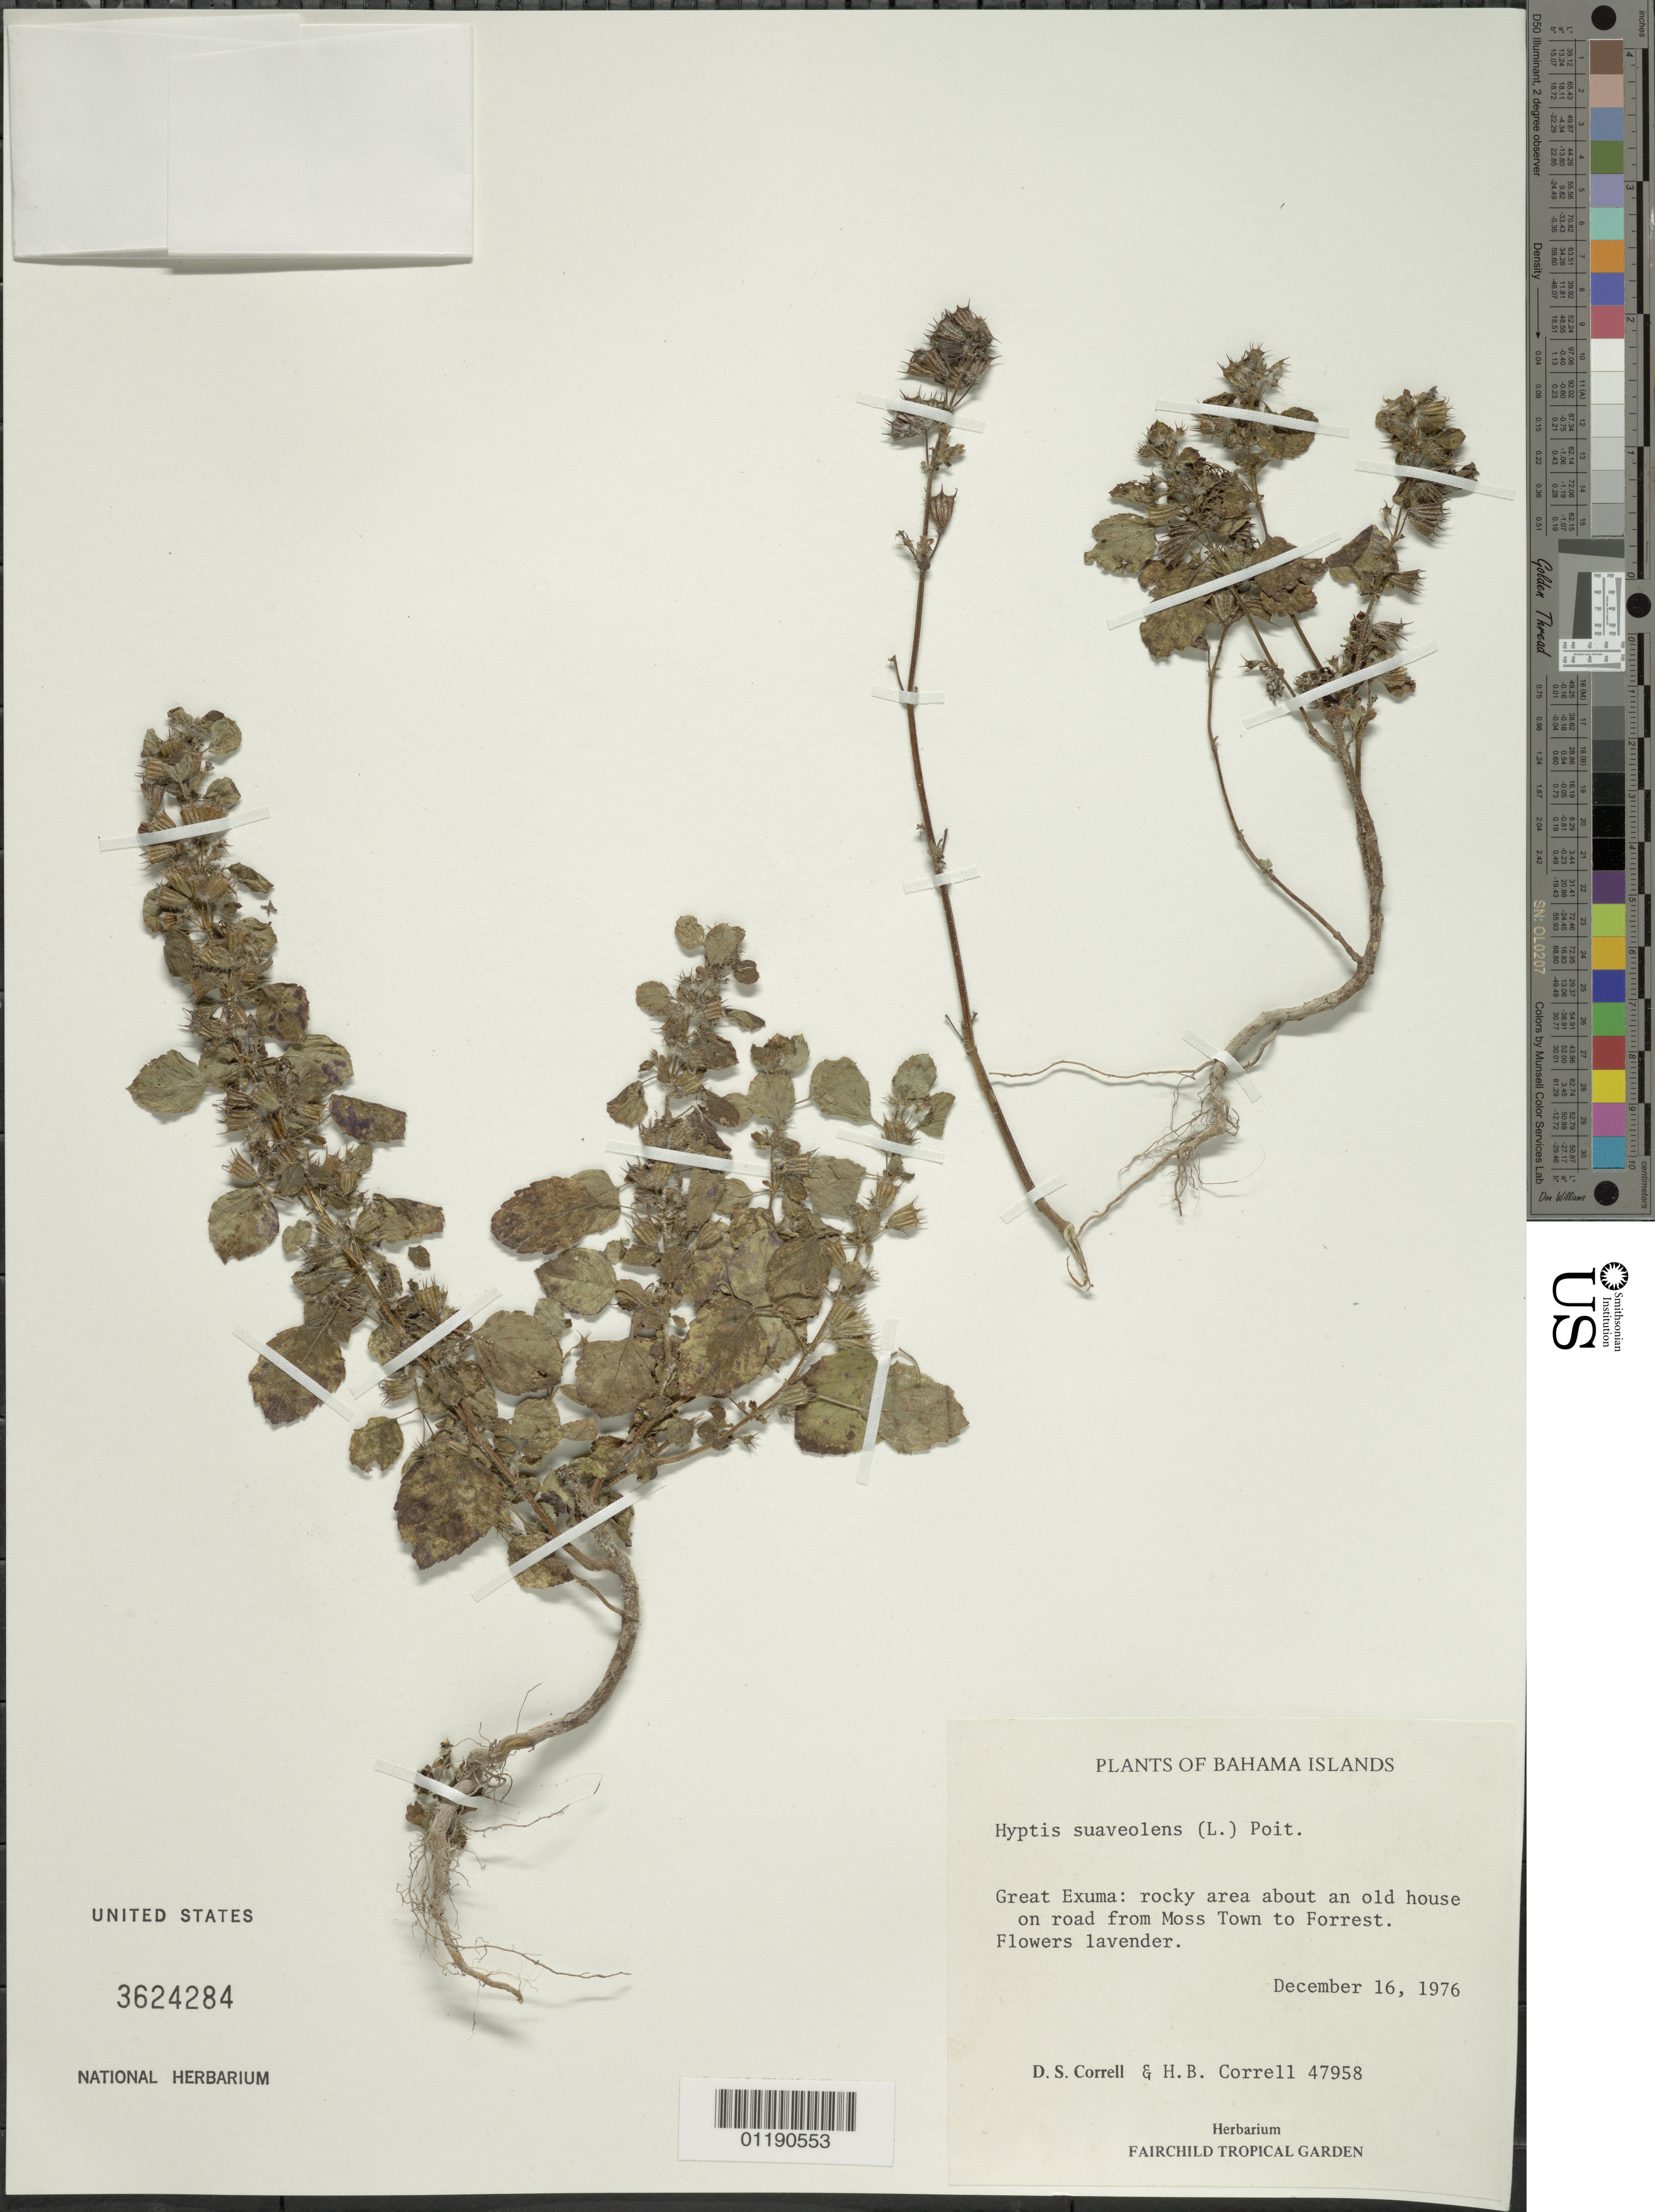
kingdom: Plantae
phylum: Tracheophyta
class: Magnoliopsida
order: Lamiales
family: Lamiaceae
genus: Hyptis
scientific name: Hyptis suaveolens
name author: (L.) Poit.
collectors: D. S. Correll & H. Correll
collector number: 47958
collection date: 1976-12-16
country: Bahamas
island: Great Exuma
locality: Great Exuma: Between Moss Town and Forrest.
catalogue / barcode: US 3624284